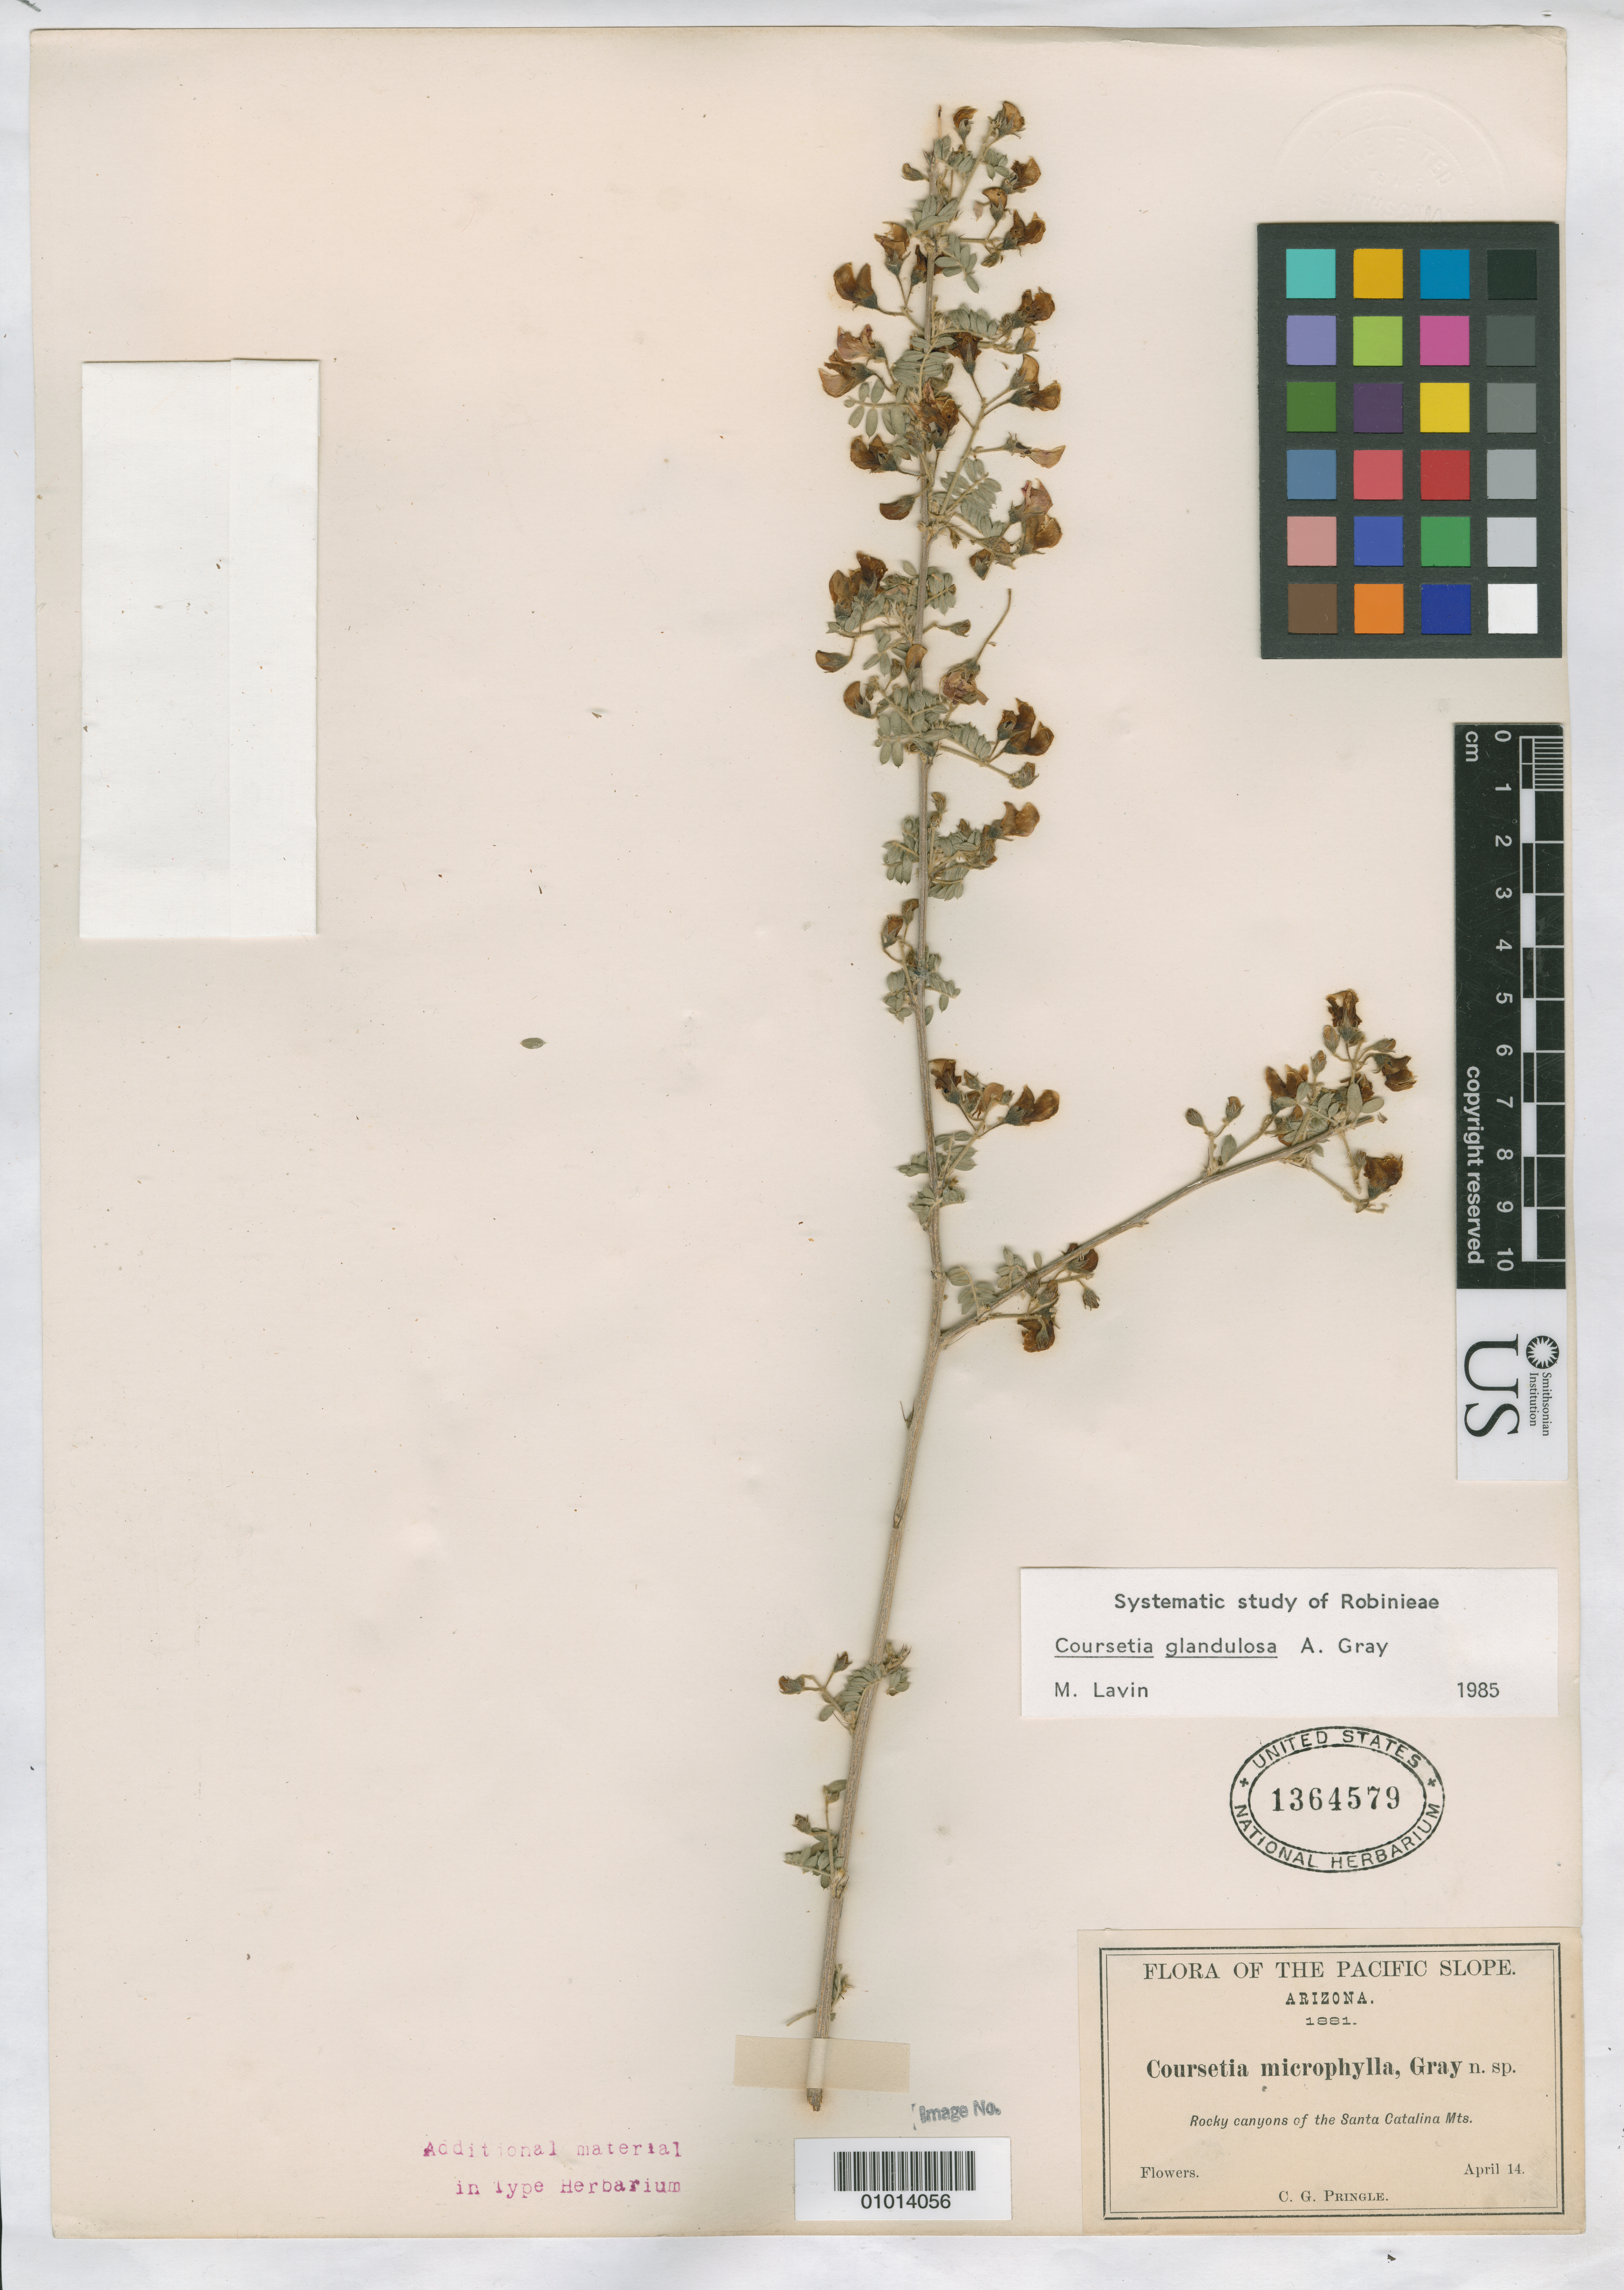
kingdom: Plantae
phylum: Tracheophyta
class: Magnoliopsida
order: Fabales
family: Fabaceae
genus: Coursetia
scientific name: Coursetia microphylla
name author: A. Gray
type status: Isotype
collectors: C. G. Pringle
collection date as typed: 14 Apr 1881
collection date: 1881-04-14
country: United States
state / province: Arizona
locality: Rocky canyons of the Santa Catalina Mountains.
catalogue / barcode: US 1364579